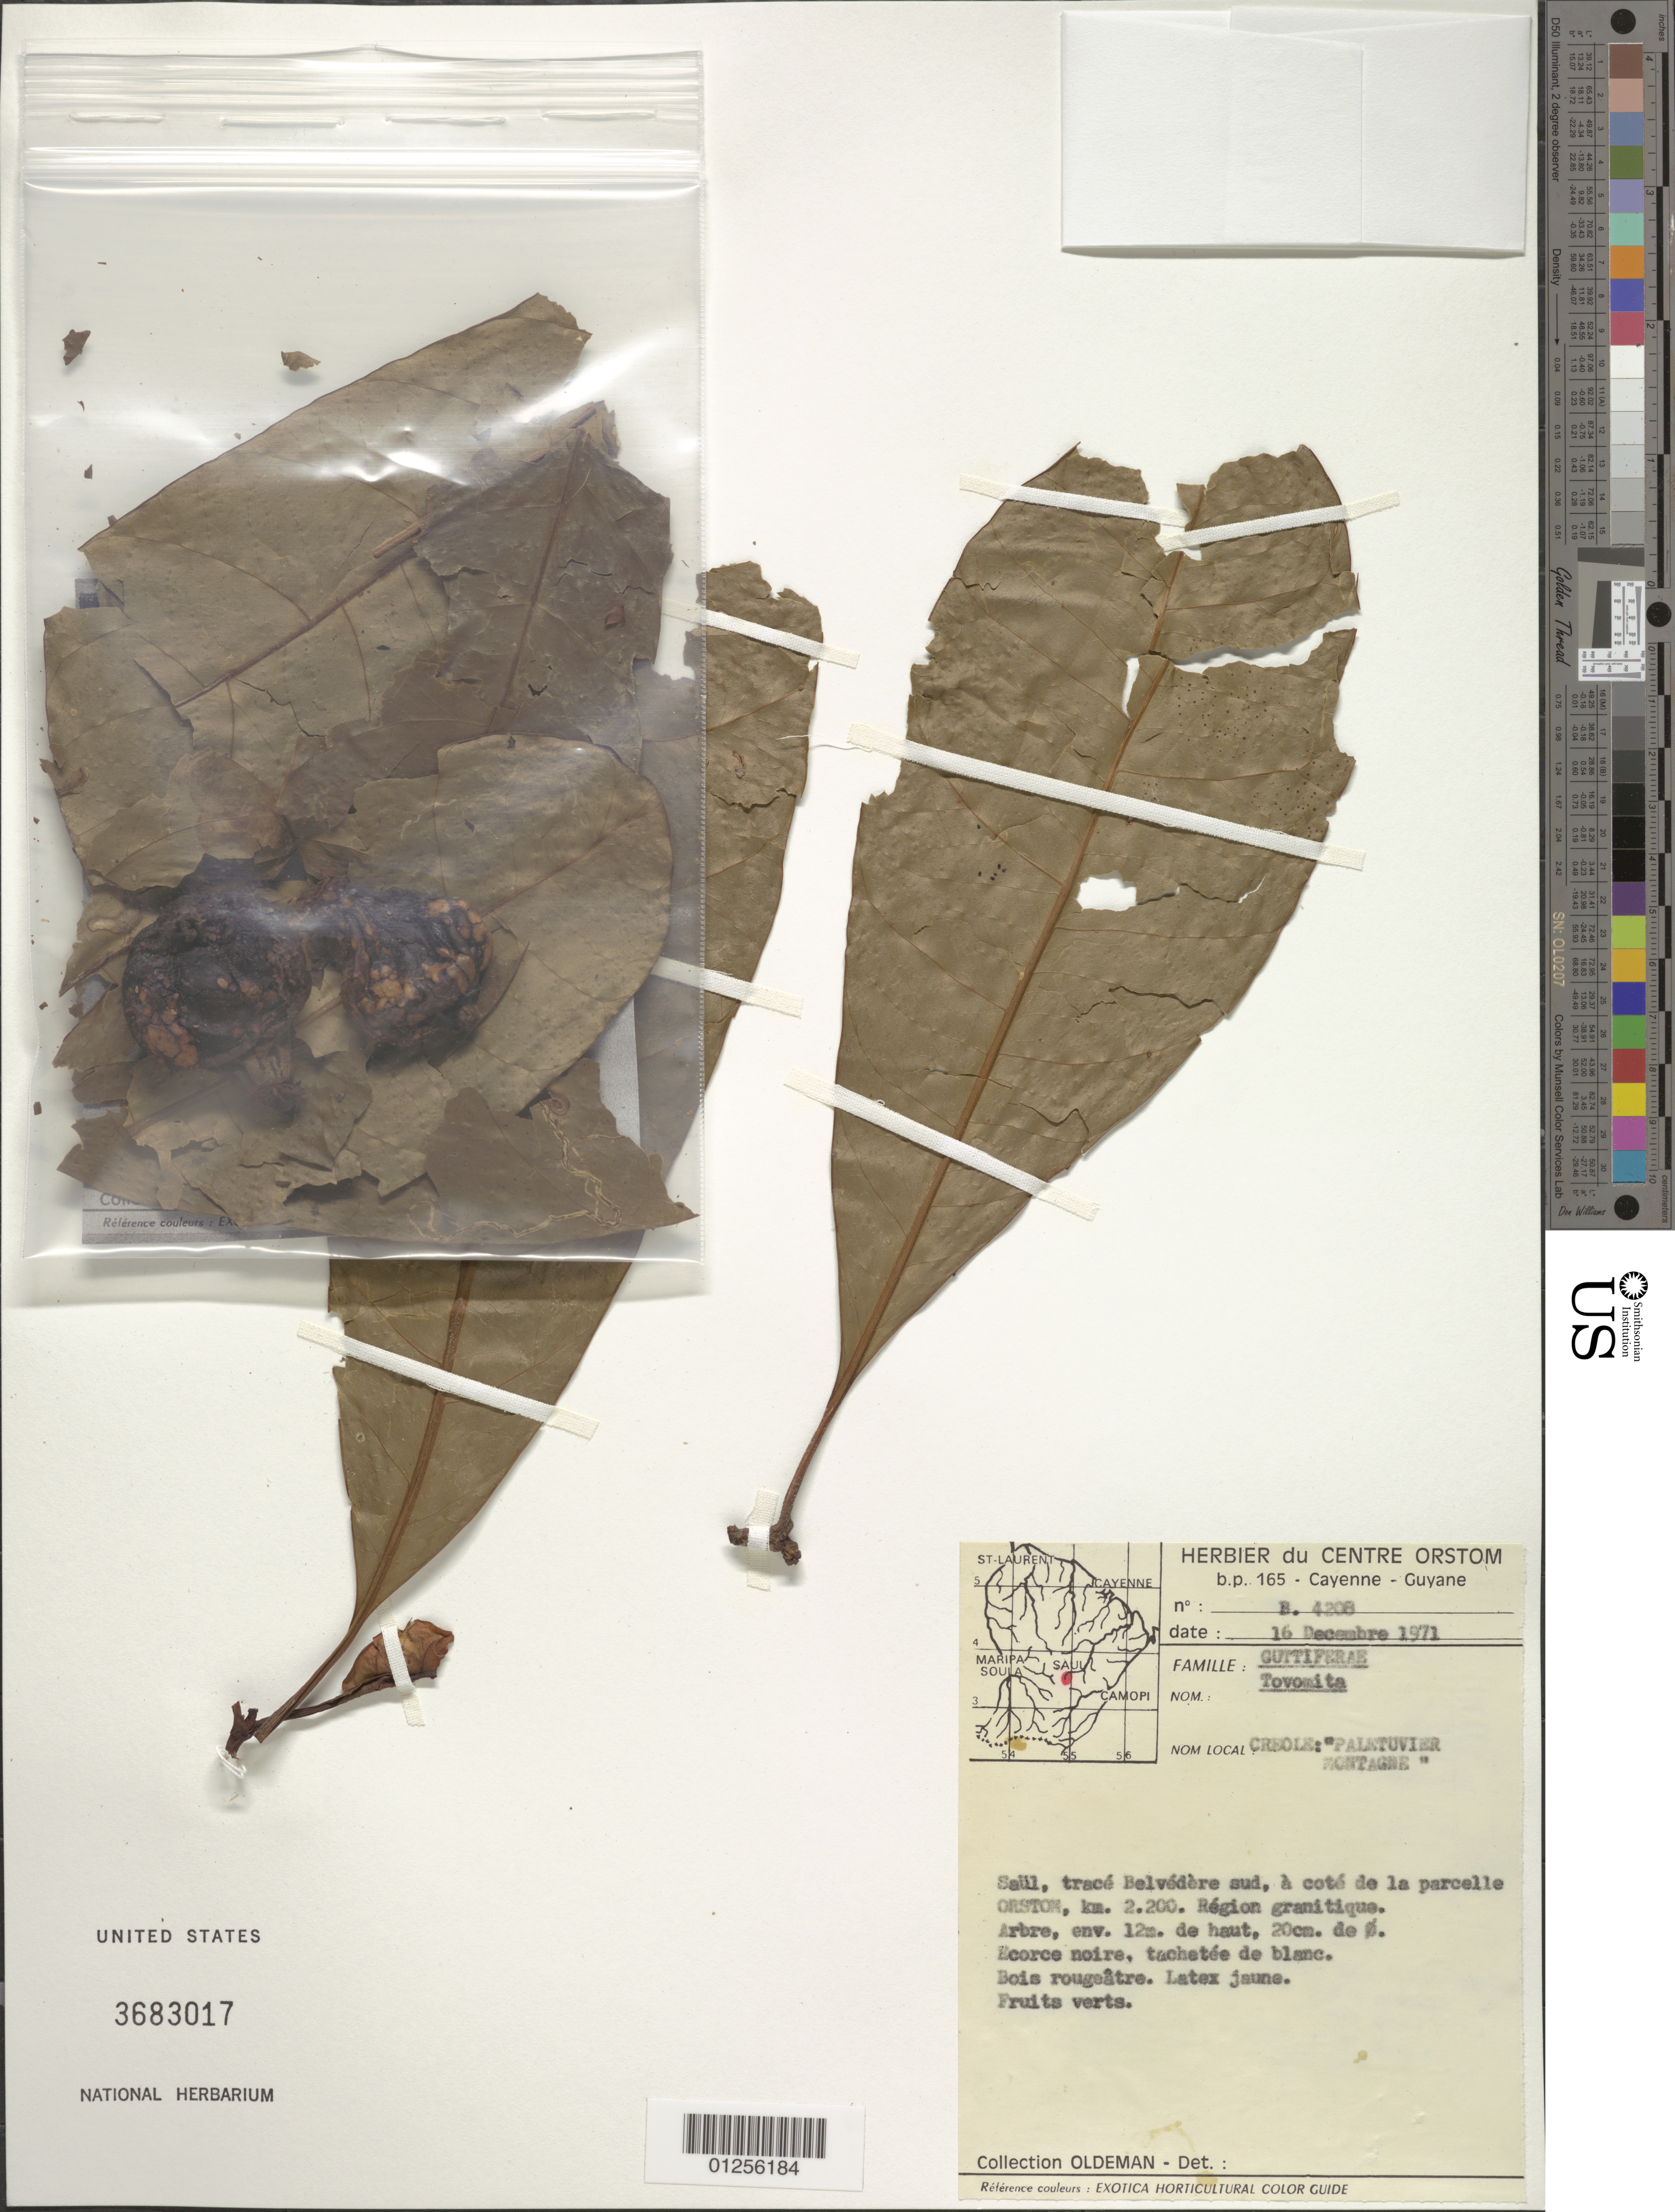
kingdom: Plantae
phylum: Tracheophyta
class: Magnoliopsida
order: Malpighiales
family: Clusiaceae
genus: Tovomita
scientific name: Tovomita sp.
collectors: R. Oldeman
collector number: B-4208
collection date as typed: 16 December 1971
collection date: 1971-12-16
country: French Guiana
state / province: Saint-Laurent-du-Maroni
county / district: Saül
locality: trace Belvedere sud, a cogte de la parcelle ORSTOM, km 2200.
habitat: Region granitique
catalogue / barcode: US 3683017